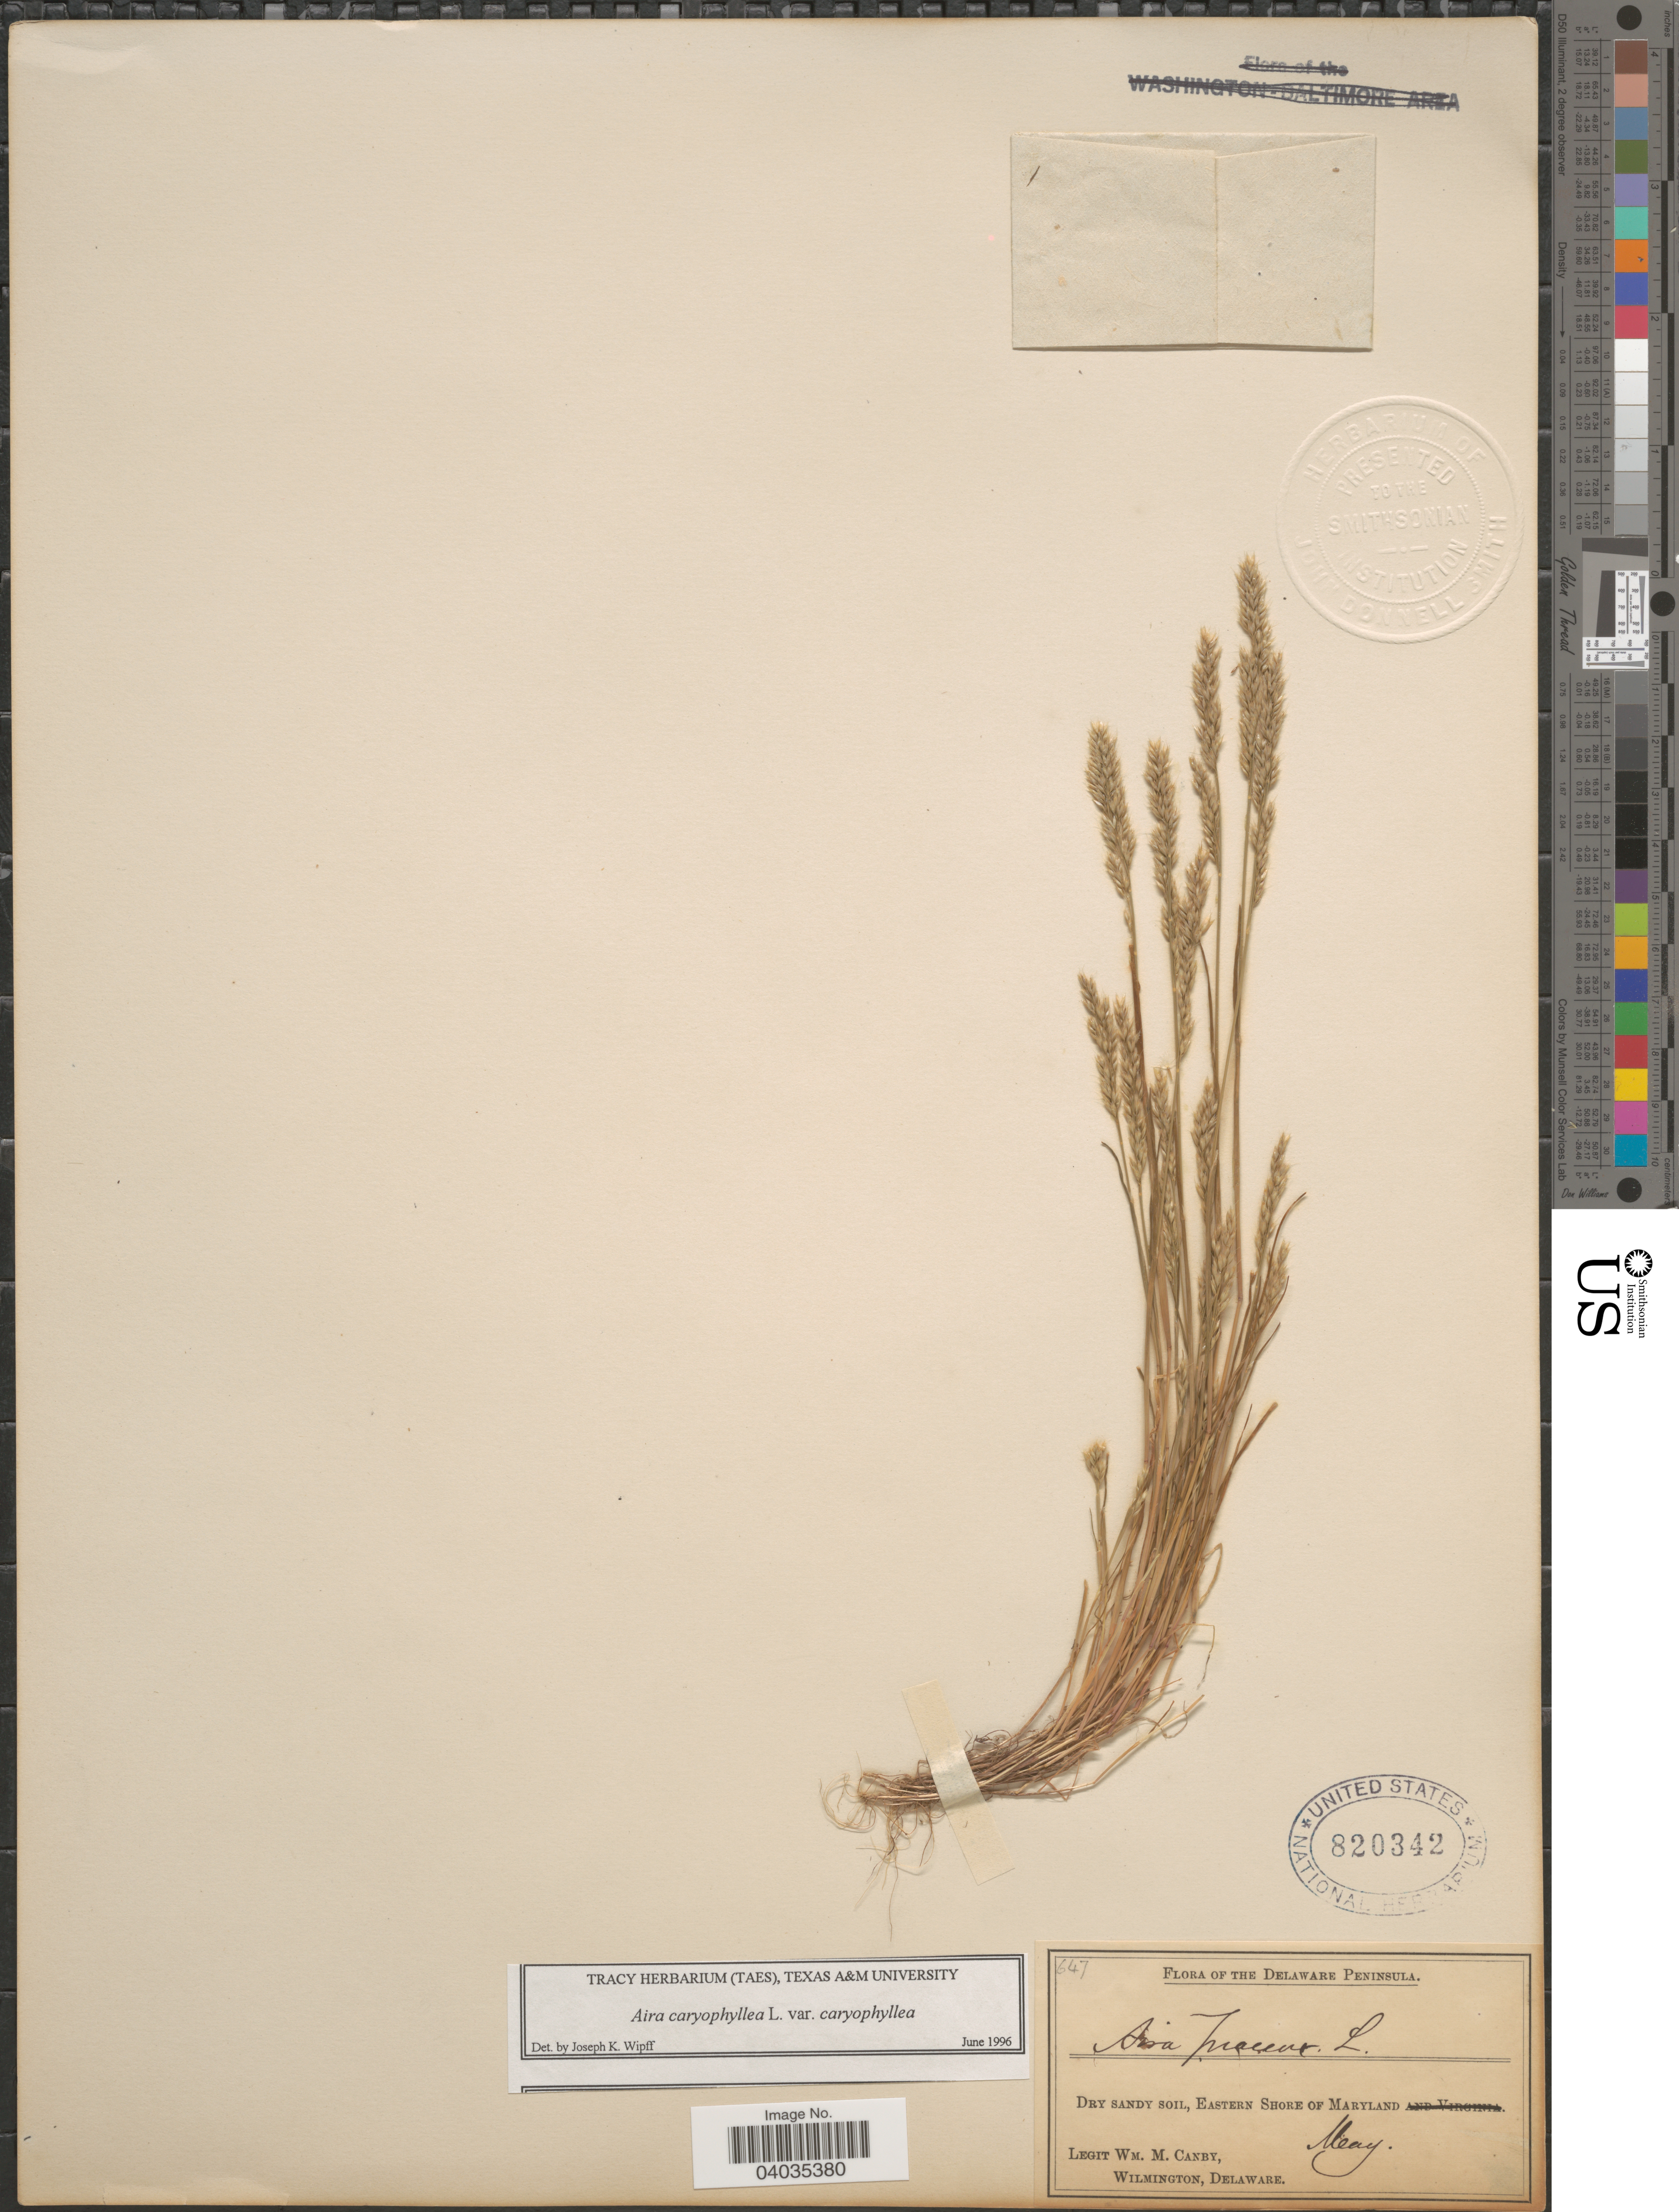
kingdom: Plantae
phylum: Tracheophyta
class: Liliopsida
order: Poales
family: Poaceae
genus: Aira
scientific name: Aira caryophyllea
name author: L.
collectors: W. M. Canby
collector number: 647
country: United States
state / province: Maryland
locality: The Delaware Peninsula. Eastern Shore of Maryland.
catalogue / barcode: US 820342